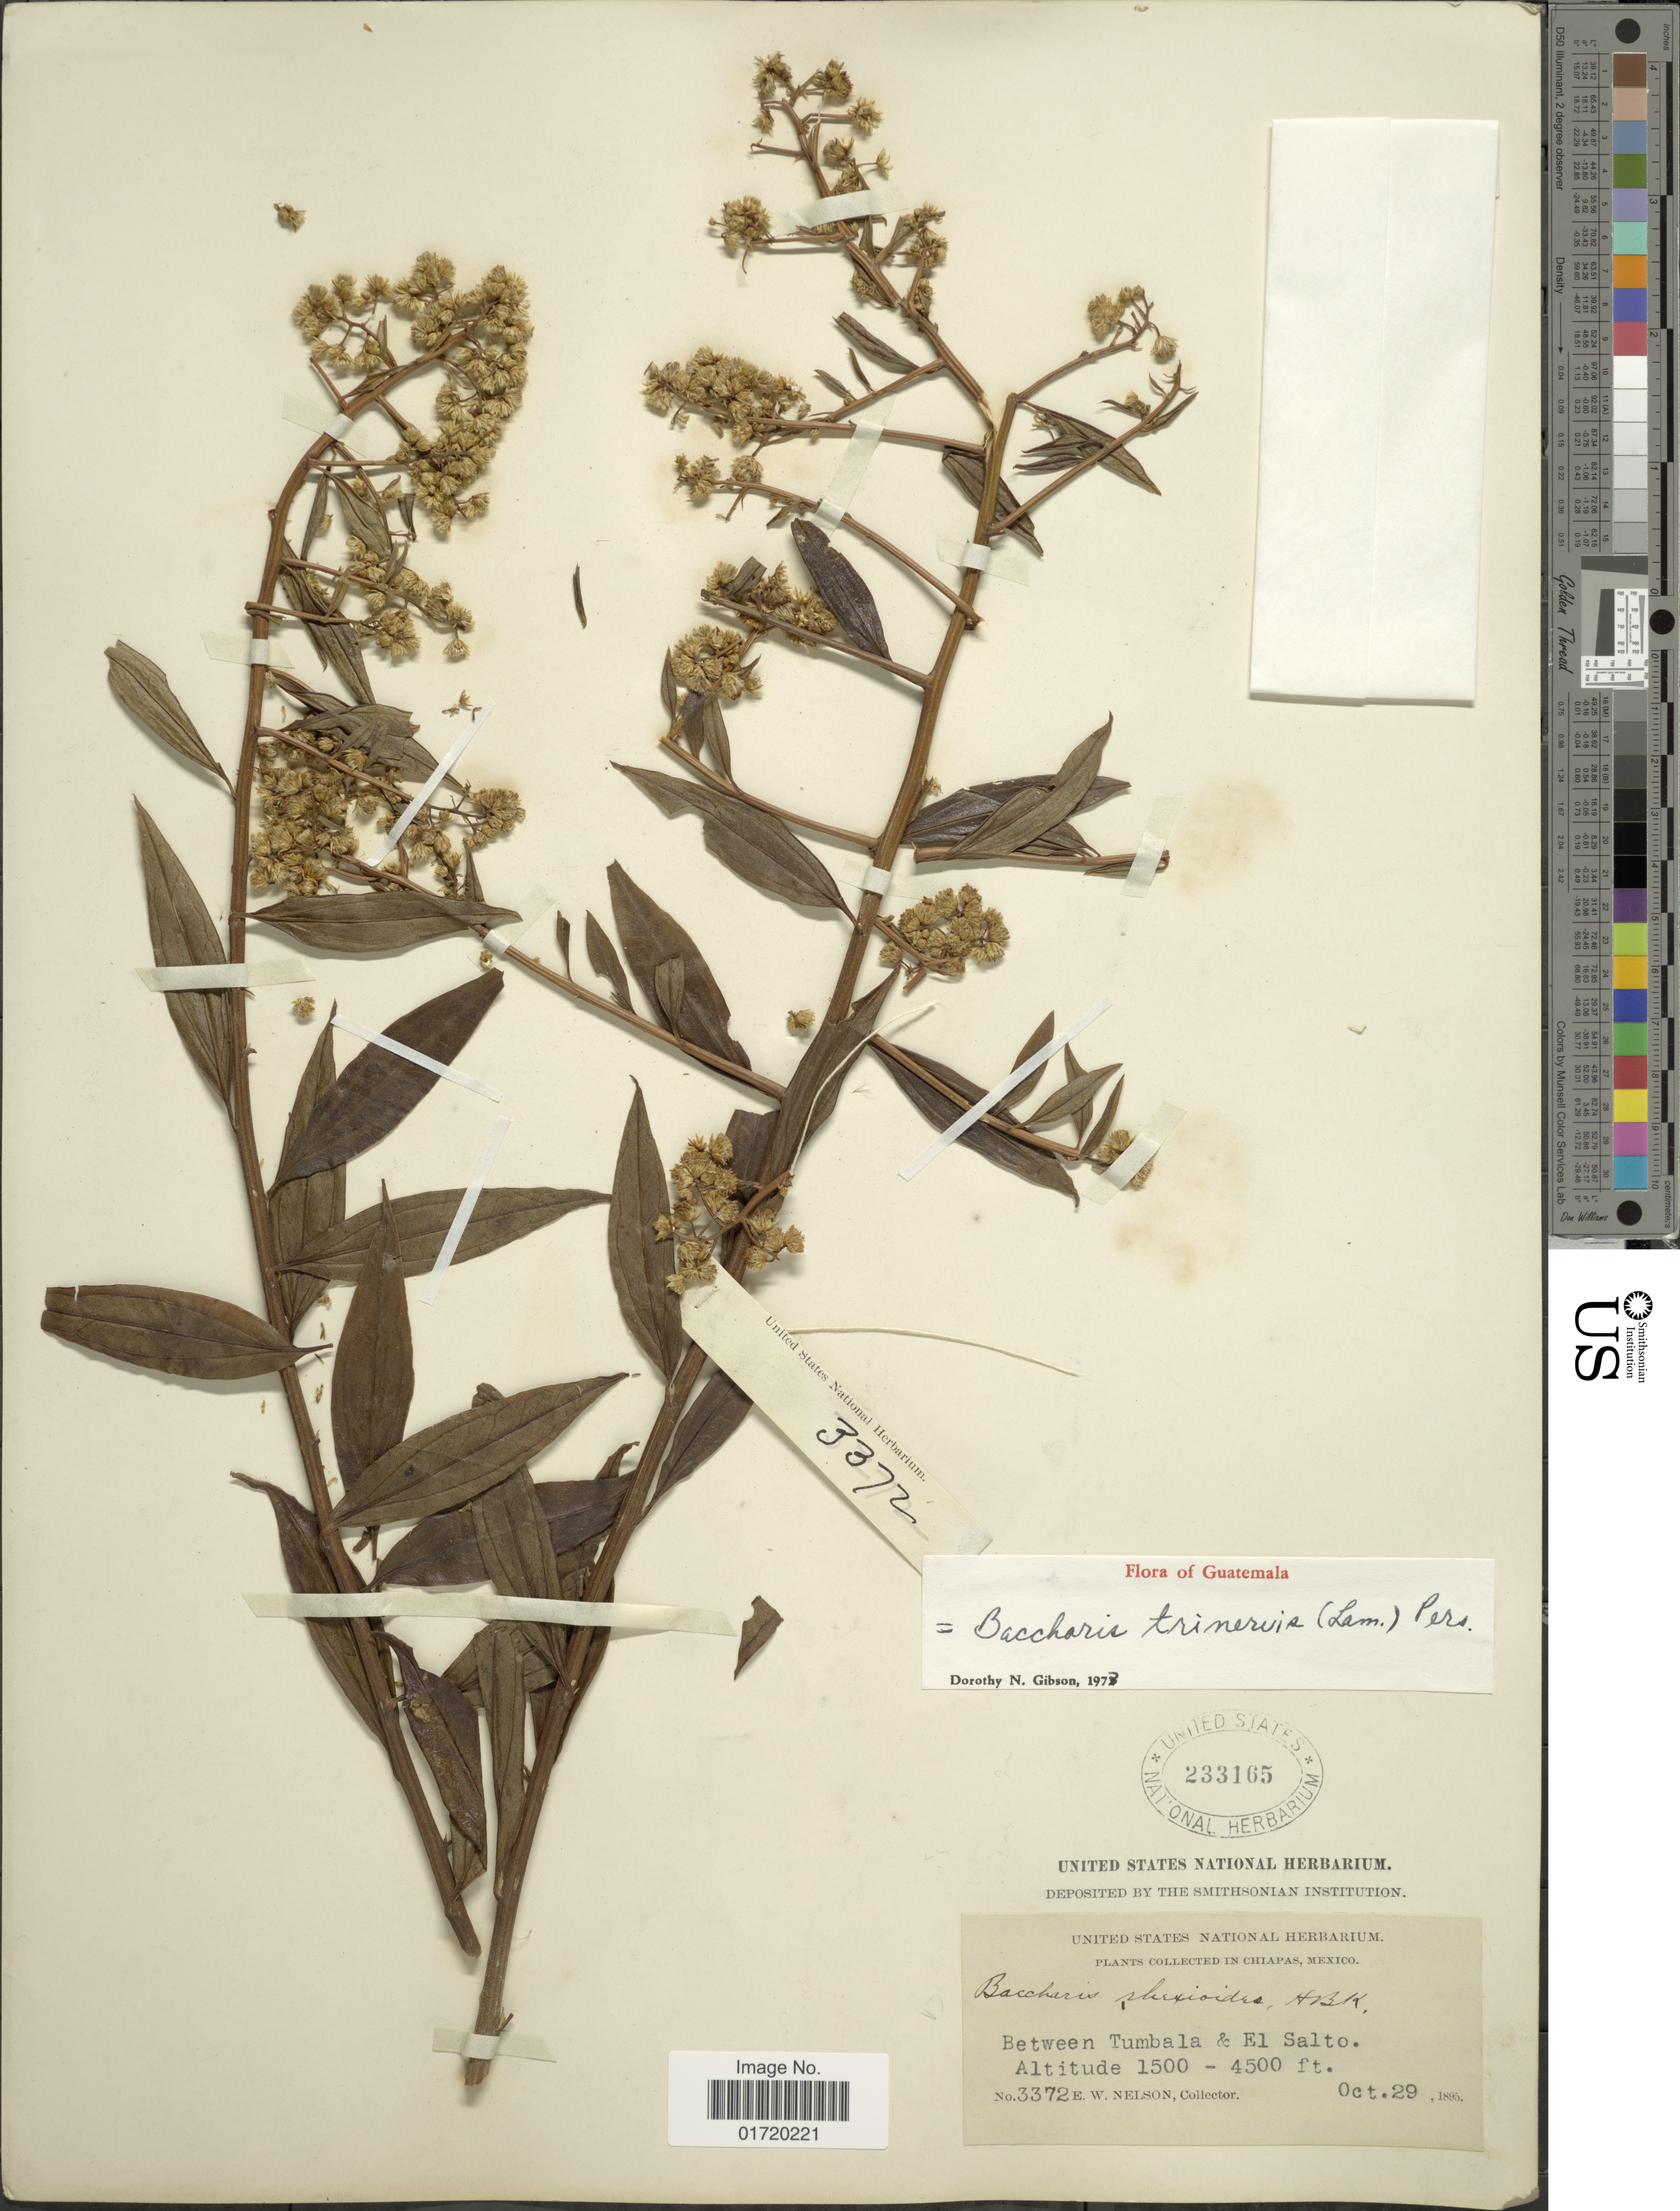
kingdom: Plantae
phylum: Tracheophyta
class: Magnoliopsida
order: Asterales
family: Asteraceae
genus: Baccharis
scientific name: Baccharis trinervis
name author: (Lam.) Pers.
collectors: E. W. Nelson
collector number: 3372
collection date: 1895-10-29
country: Mexico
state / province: Chiapas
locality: Between Tumbala & El Salto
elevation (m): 457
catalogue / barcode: US 233165